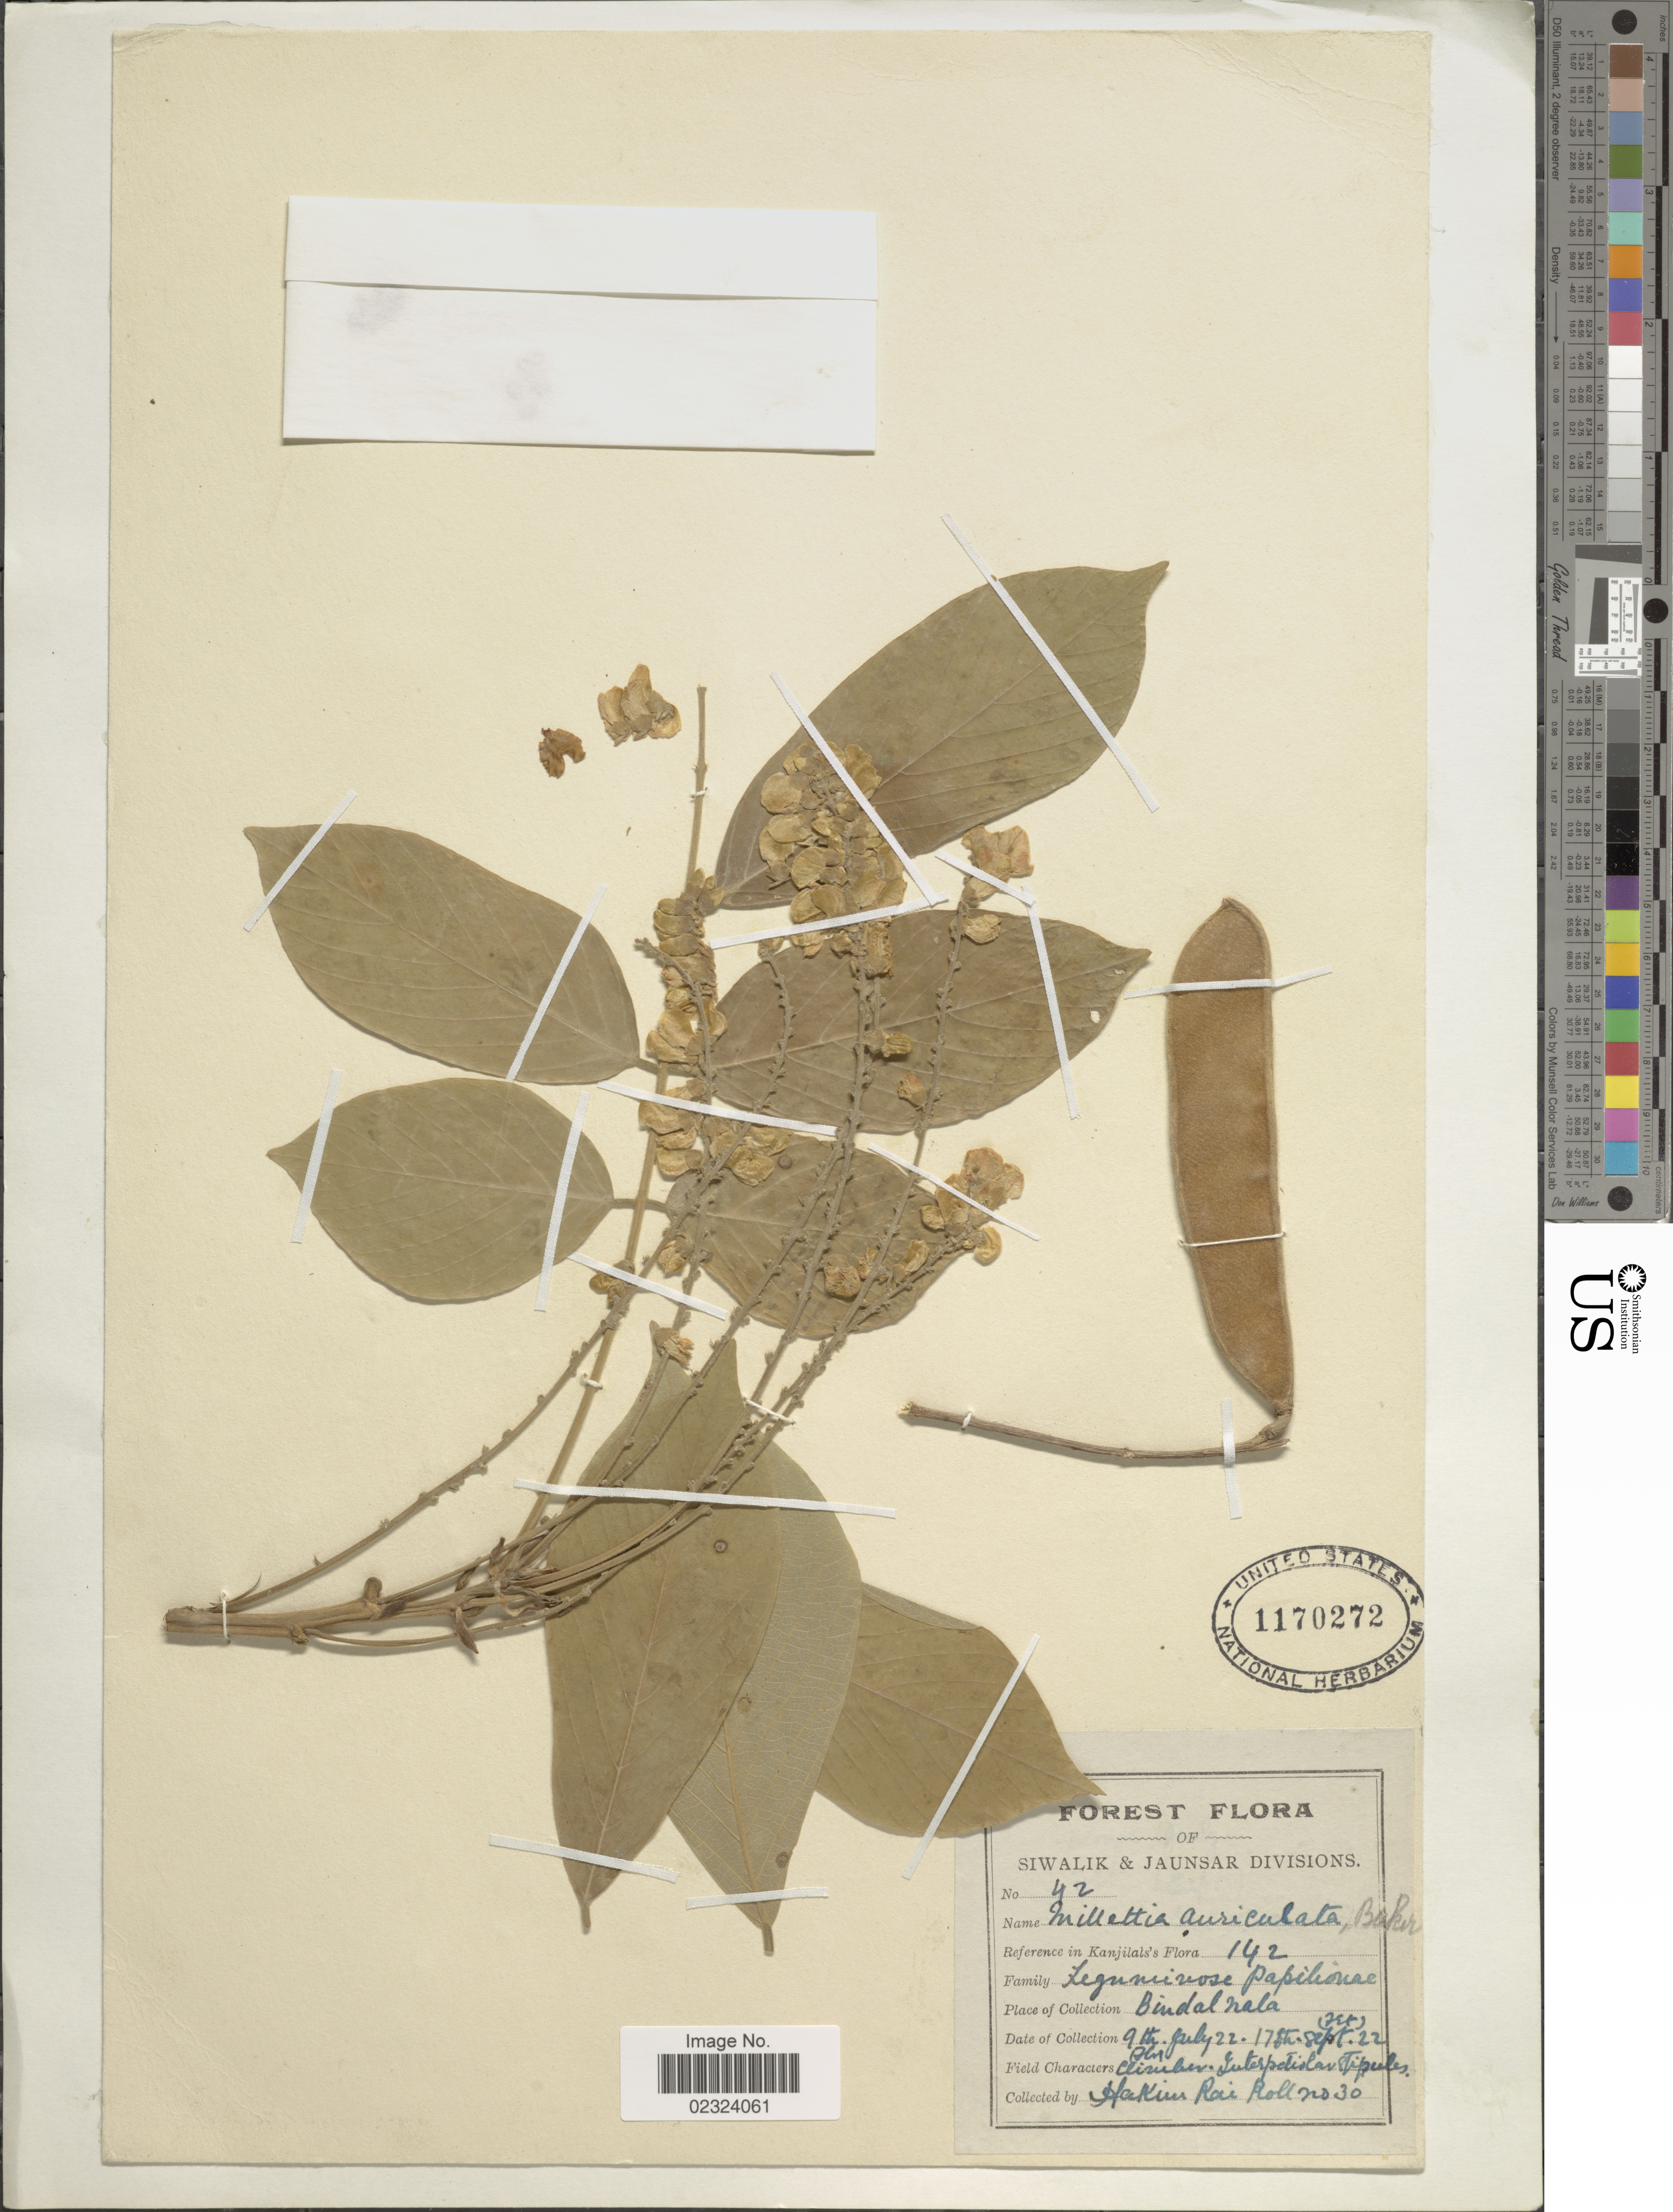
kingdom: Plantae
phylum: Tracheophyta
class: Magnoliopsida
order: Fabales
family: Fabaceae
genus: Millettia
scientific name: Millettia auriculata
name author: Baker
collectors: H. Rai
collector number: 42/142/30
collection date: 1922-07-09/1922-09-17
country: India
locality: Siwalik and Jaunsar Divisions. Bindal Nala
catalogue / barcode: US 1170272